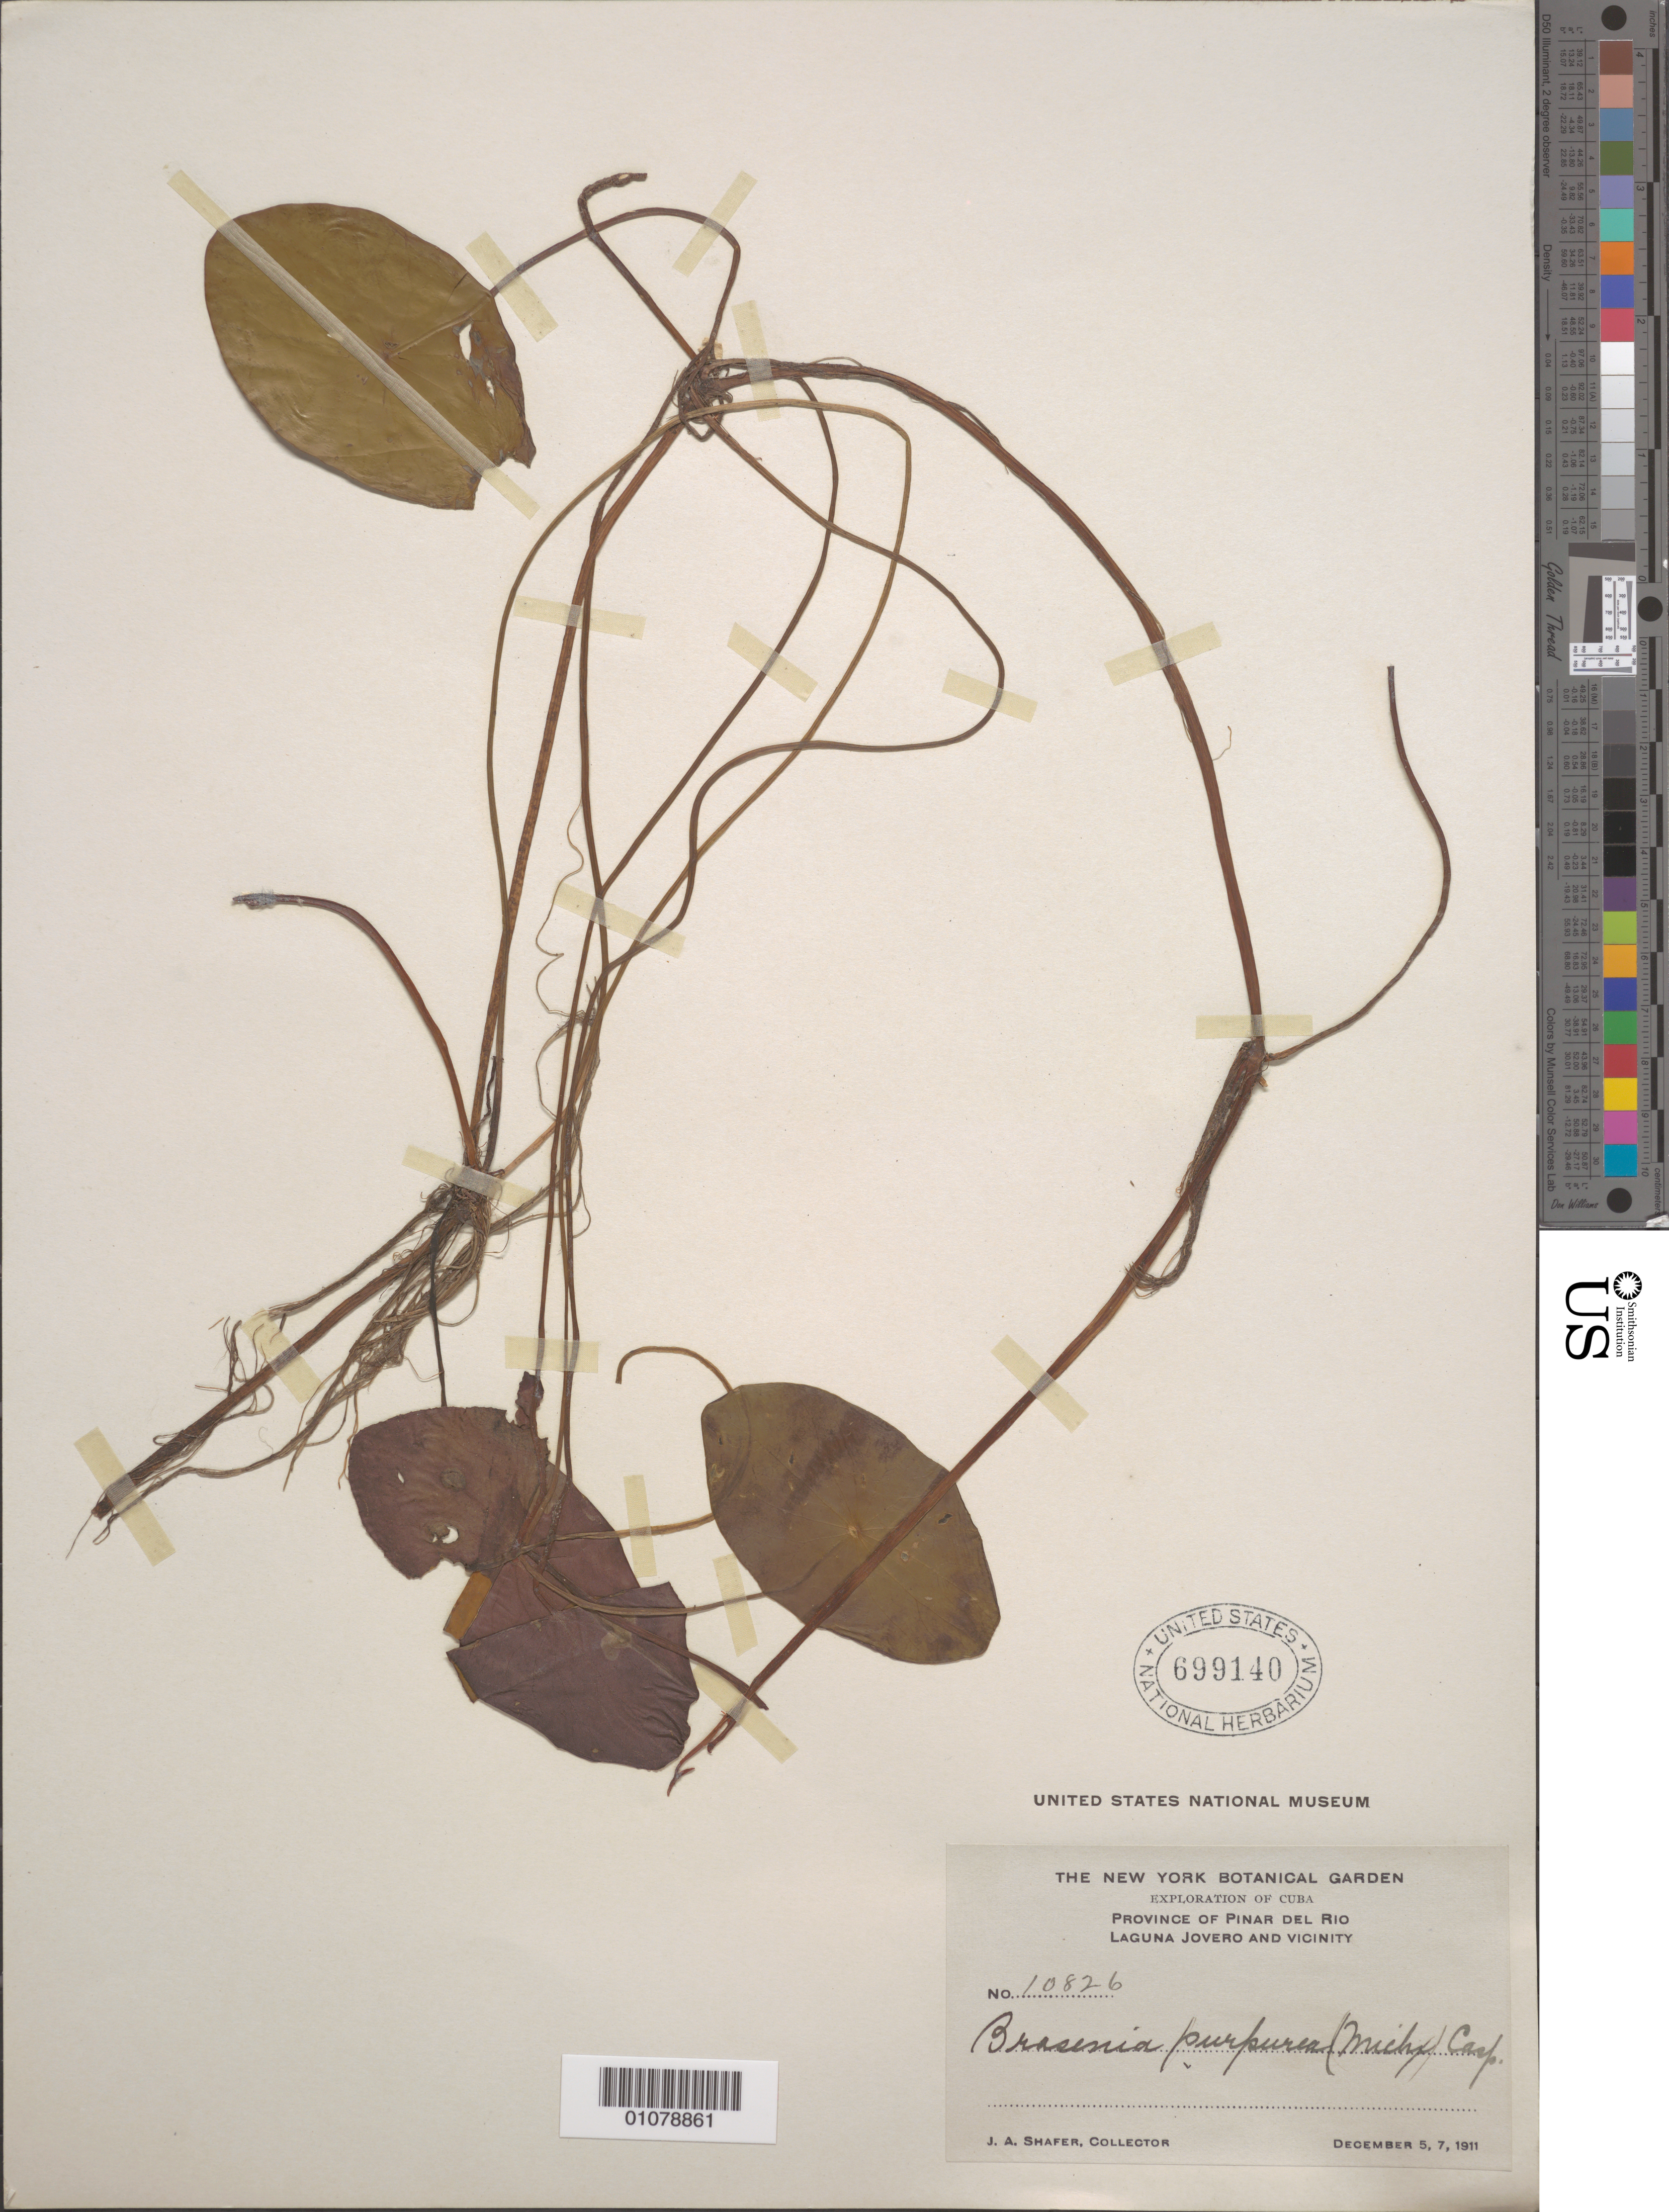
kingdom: Plantae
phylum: Tracheophyta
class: Magnoliopsida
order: Nymphaeales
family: Cabombaceae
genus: Brasenia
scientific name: Brasenia purpurea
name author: (Michx.) Casp.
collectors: J. A. Shafer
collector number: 10826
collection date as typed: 05 Dec 1911 and 07 Dec 1911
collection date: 1911-12-05,1911-12-07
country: Cuba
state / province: Pinar del Rio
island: Cuba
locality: Province of Pinar del Rio Laguna Jovero and vicinity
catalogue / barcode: US 699140